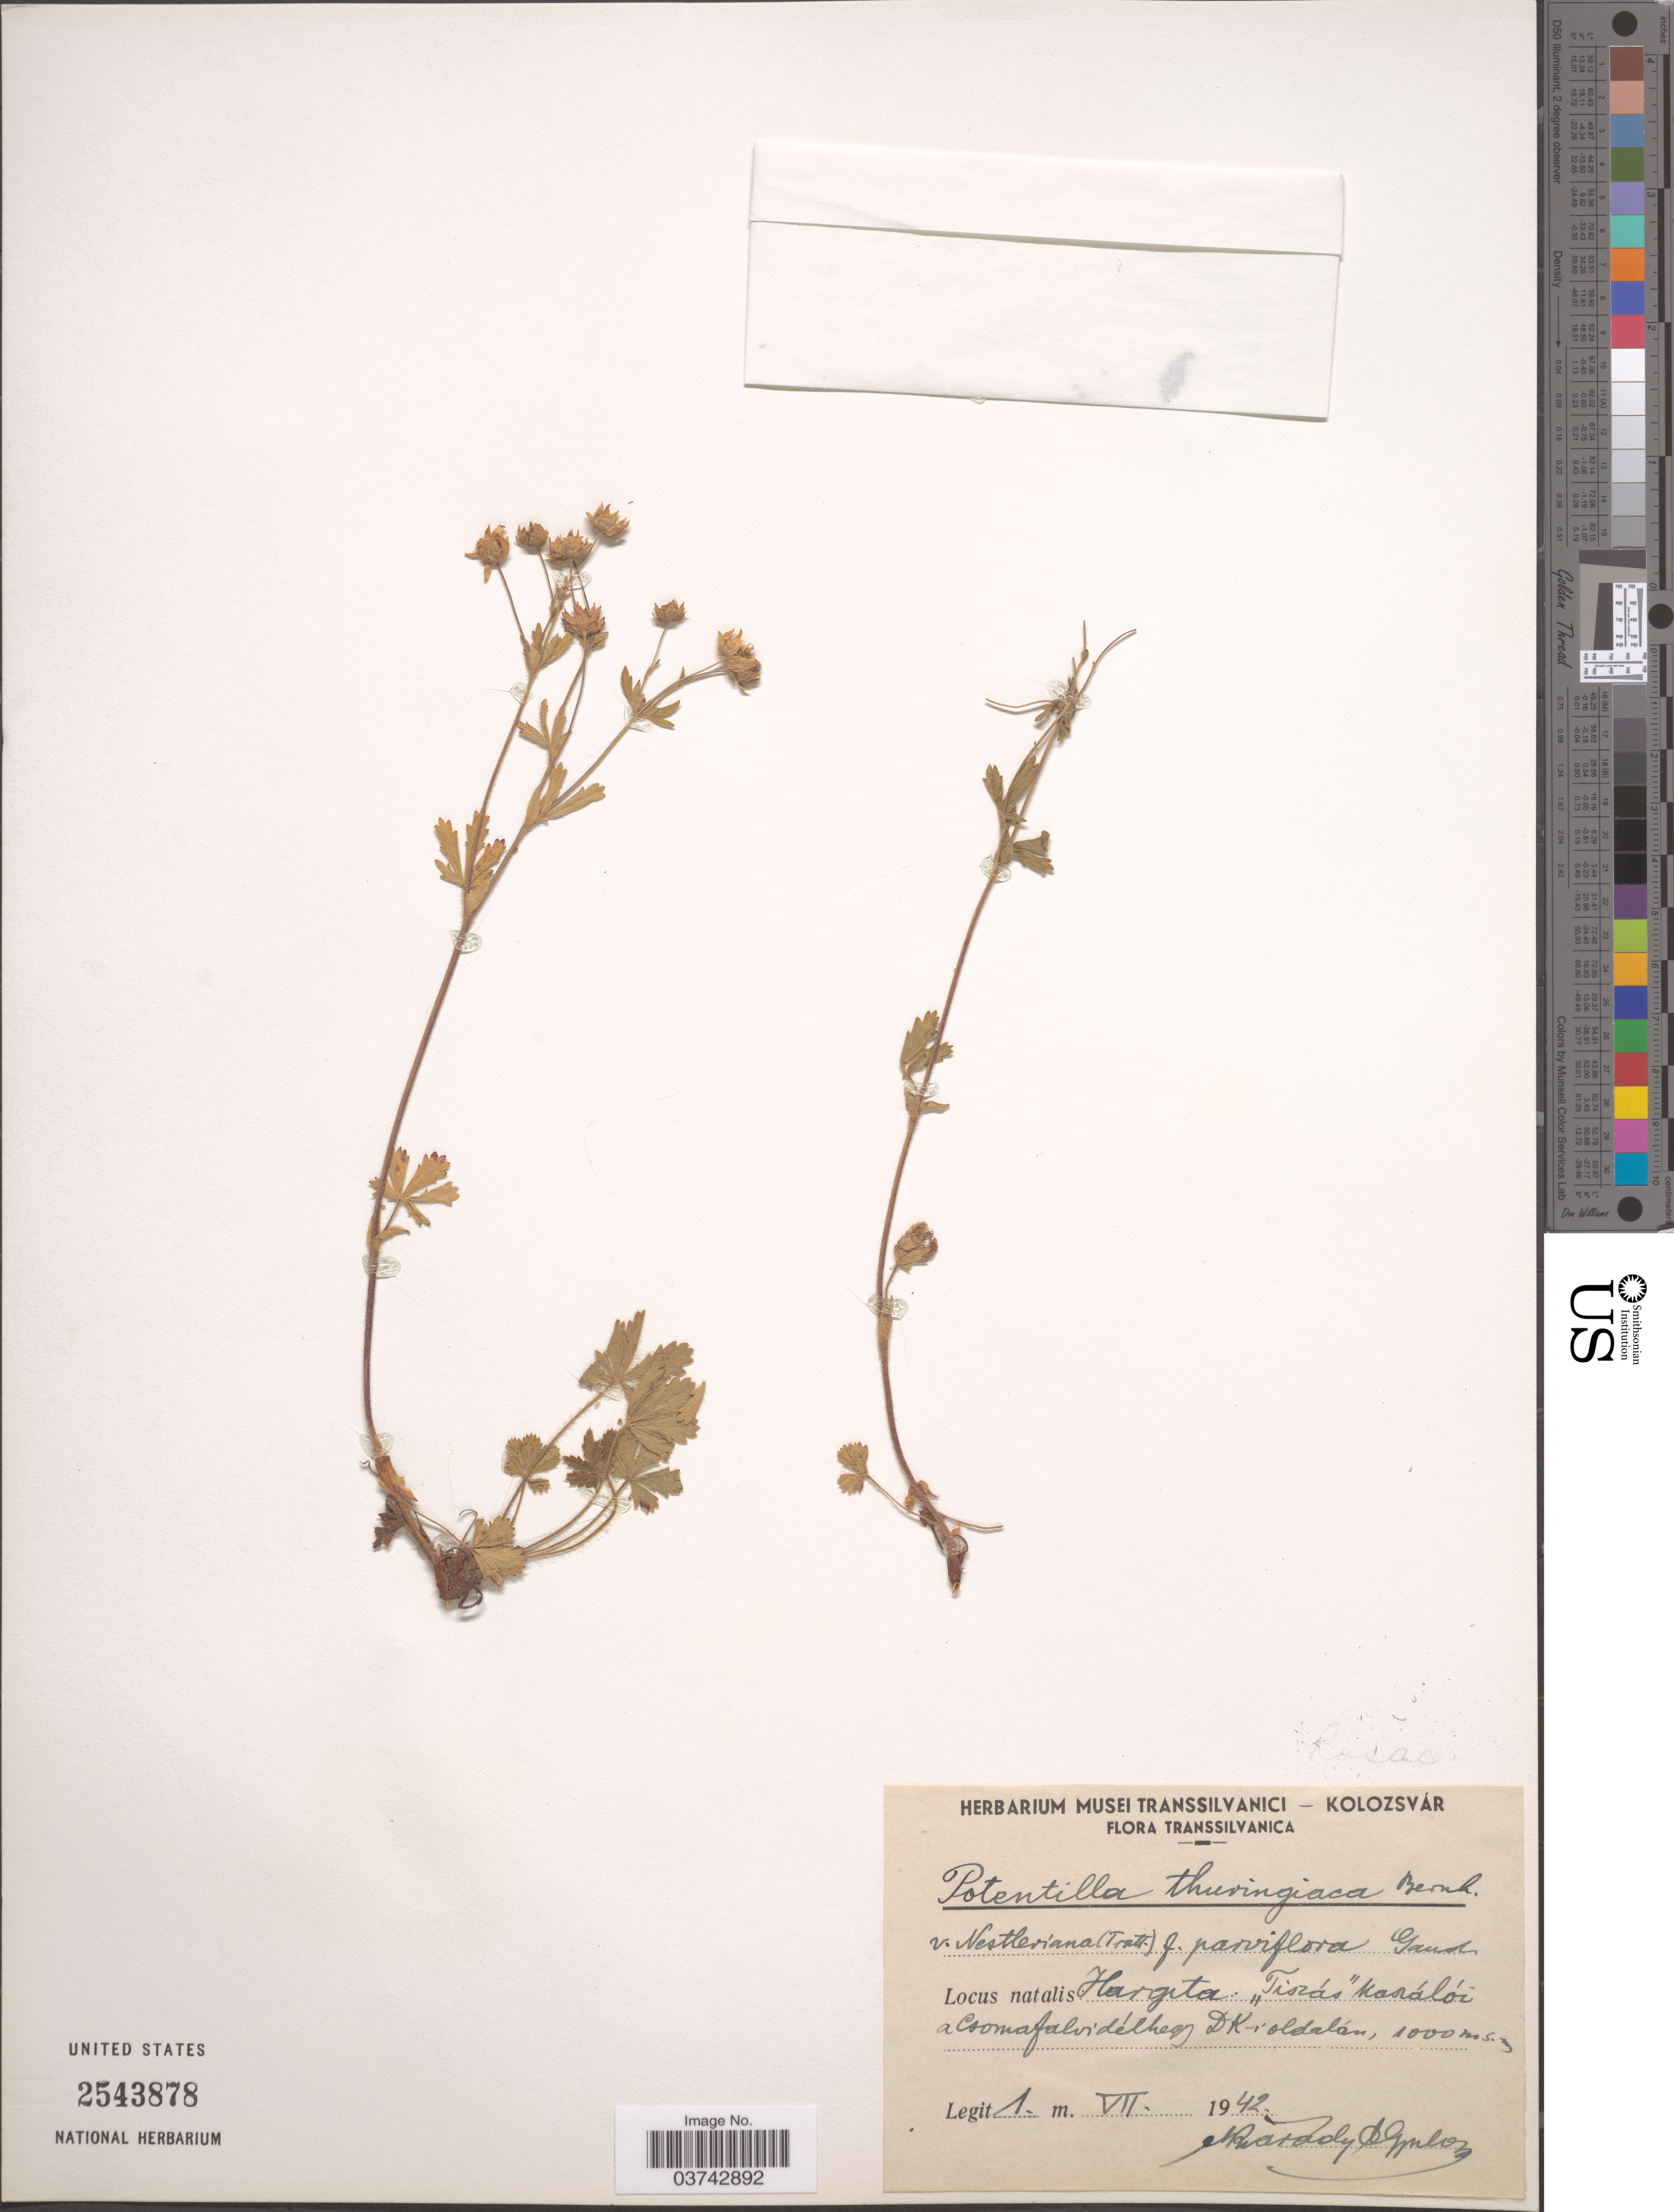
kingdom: Plantae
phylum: Tracheophyta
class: Magnoliopsida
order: Rosales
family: Rosaceae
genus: Potentilla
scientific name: Potentilla thuringiaca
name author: Bernh. ex Link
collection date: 1942-07-01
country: Romania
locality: Transsilvanica. Locus natalis Hargita ,,Tiszás' Kanálói a Csomafaloidélheg DK-oldalán. [interpreted]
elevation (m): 1000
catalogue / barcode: US 2543878